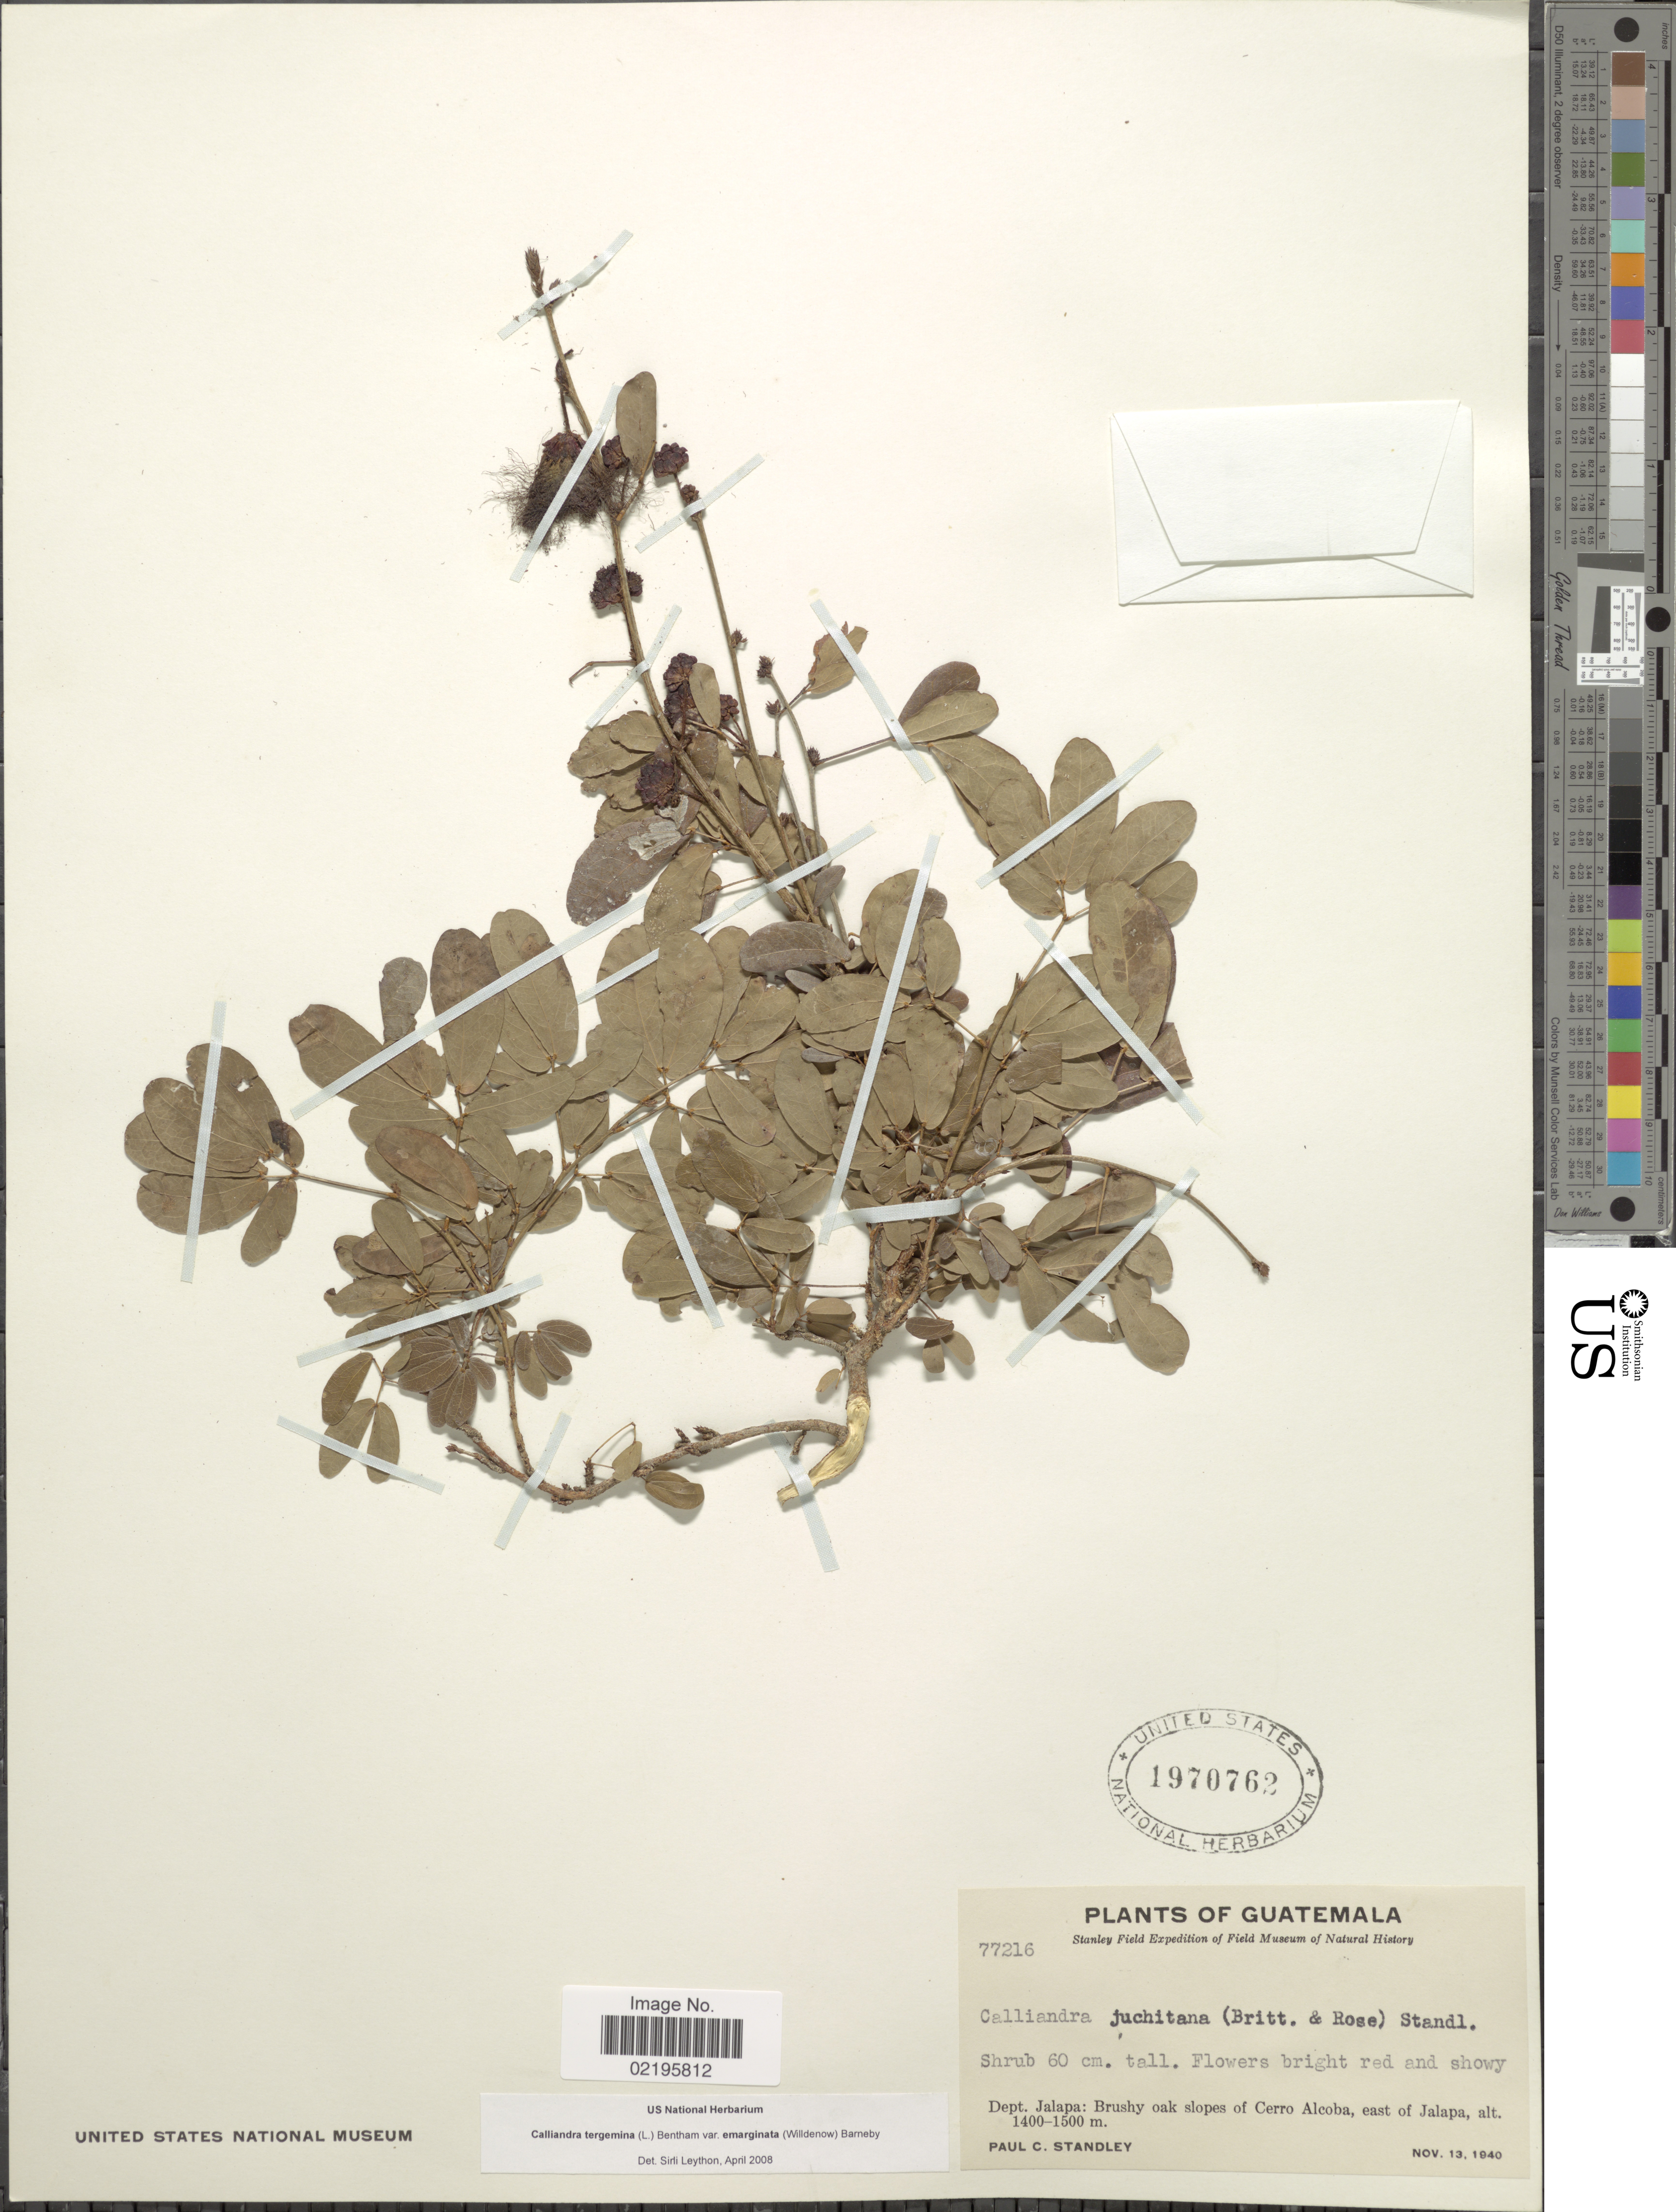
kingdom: Plantae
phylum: Tracheophyta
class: Magnoliopsida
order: Fabales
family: Fabaceae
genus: Calliandra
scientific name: Calliandra tergemina var. emarginata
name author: (Willd.) Barneby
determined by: Leython, S.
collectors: P. C. Standley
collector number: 77216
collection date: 1940-11-13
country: Guatemala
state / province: Jalapa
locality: Brushy oak slopes of Cerro Alcoba, east of Jalapa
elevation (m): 1400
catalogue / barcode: US 1970762